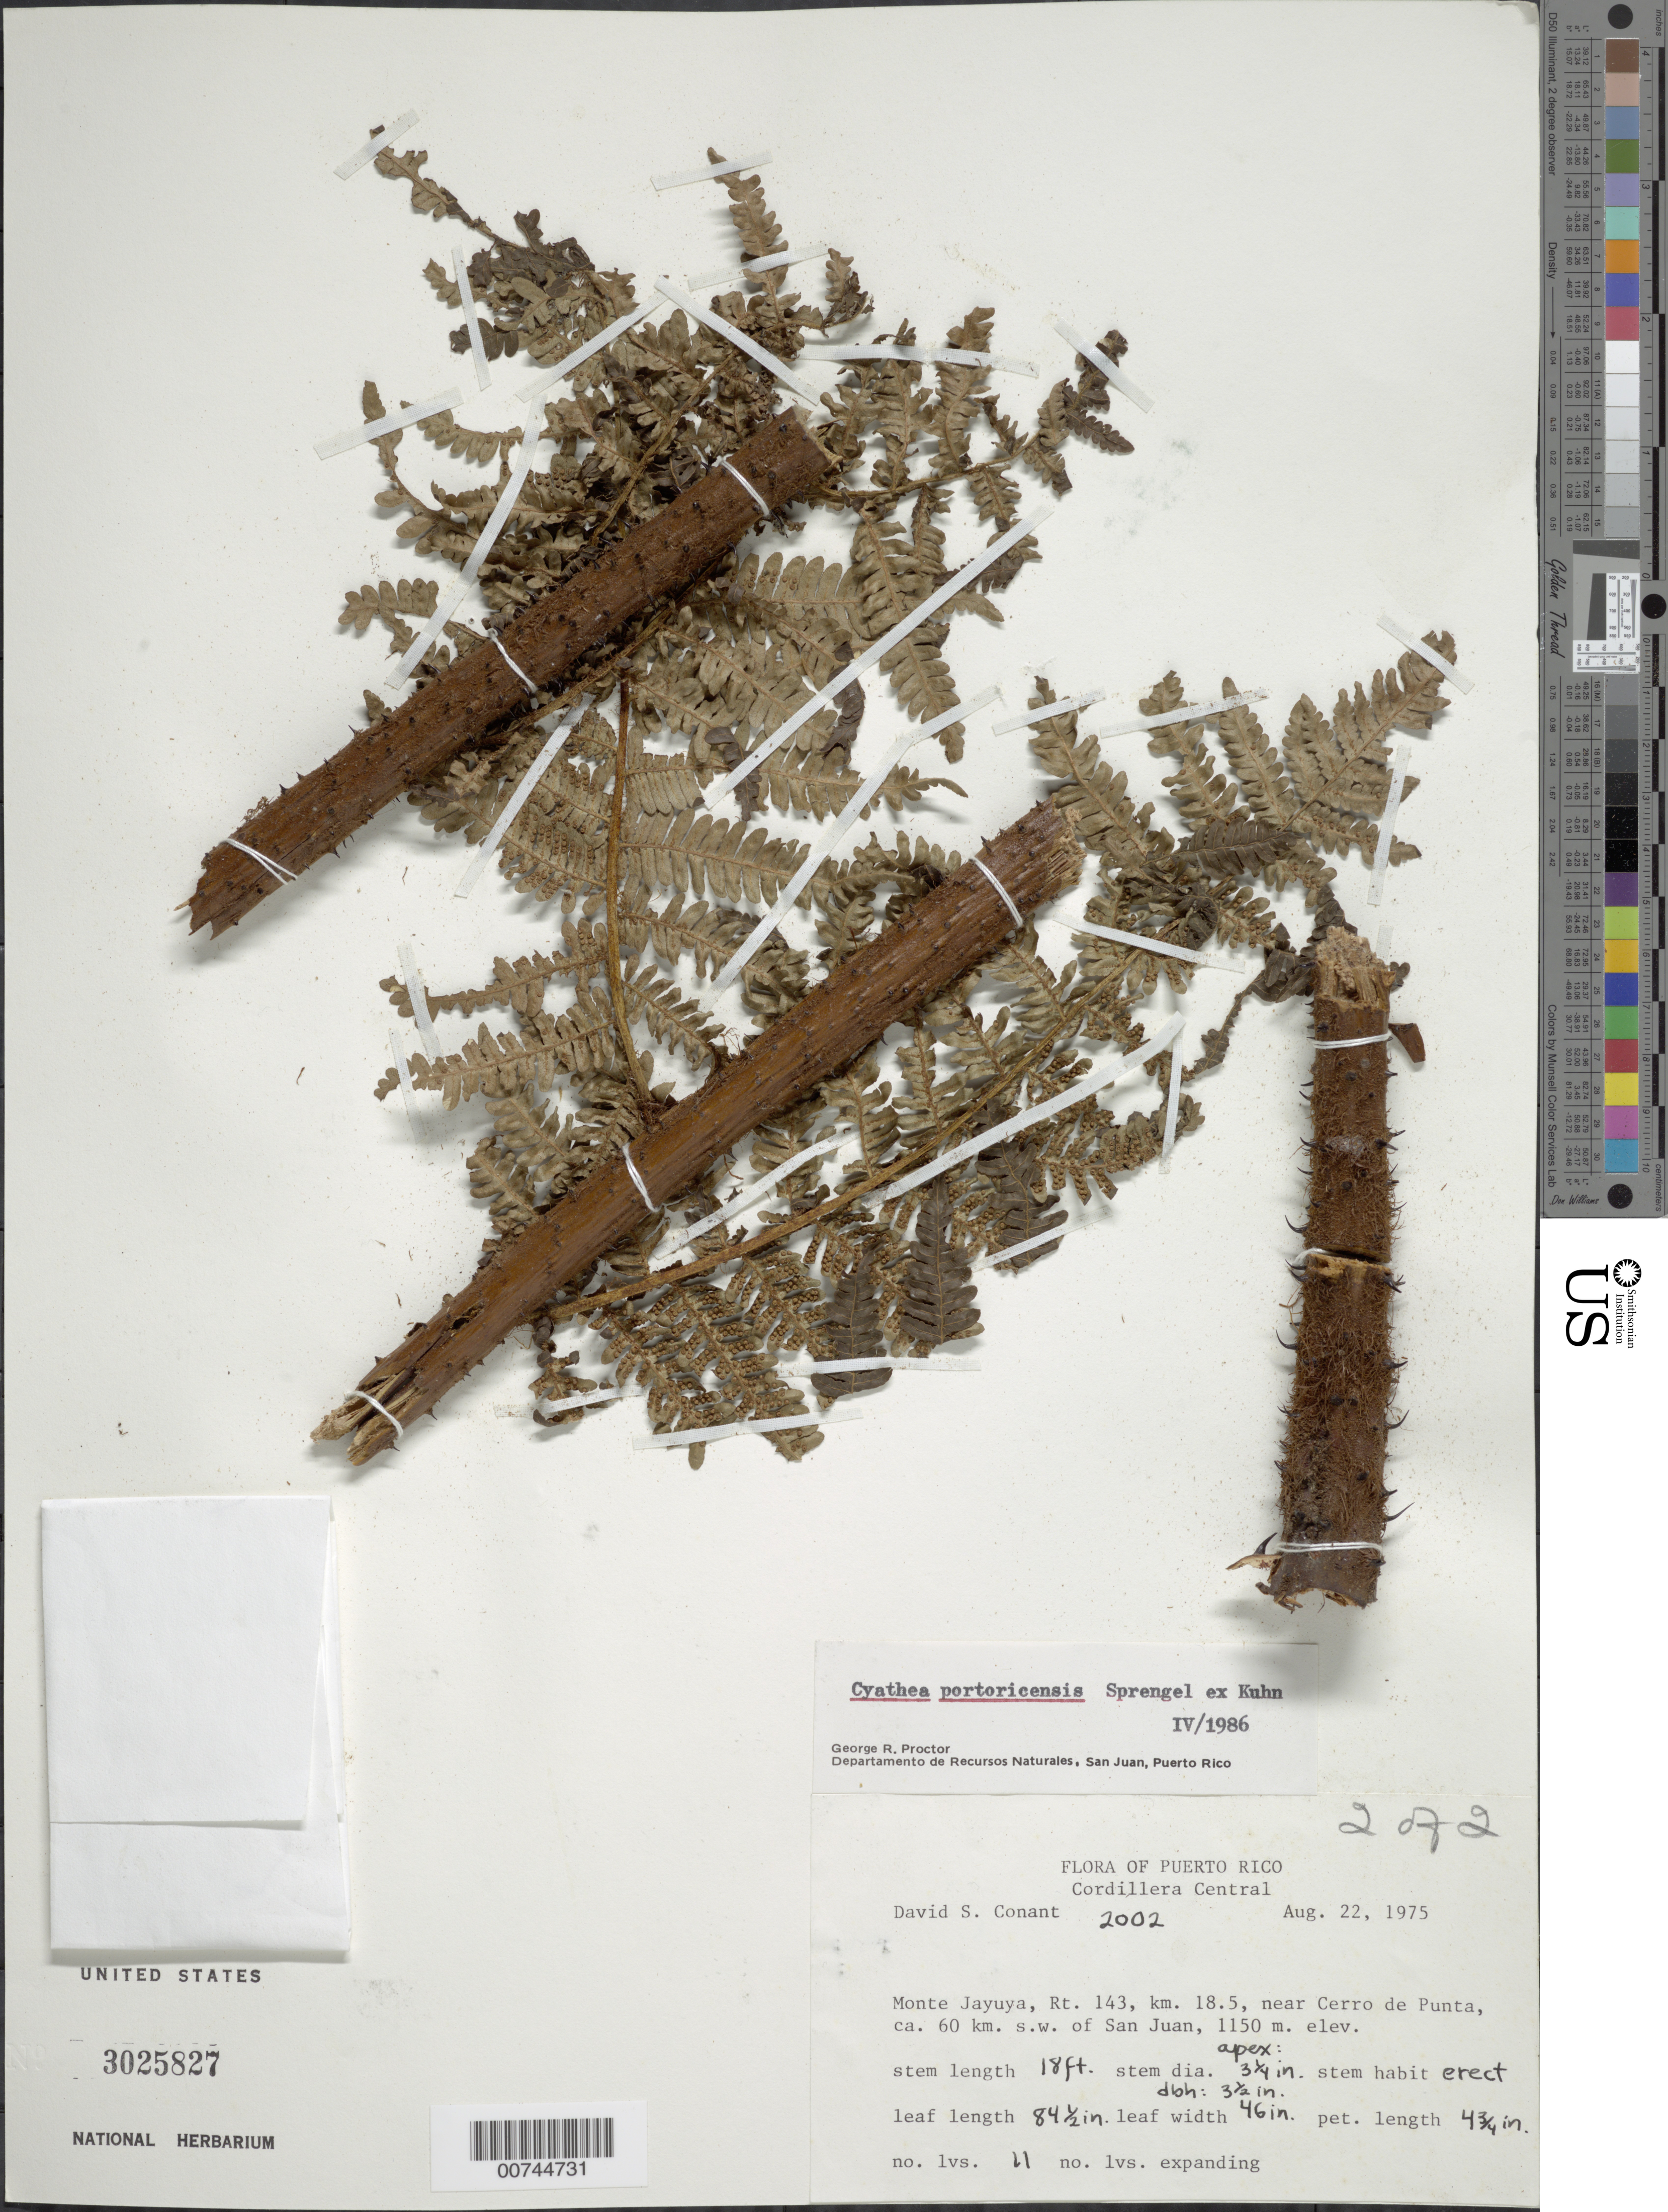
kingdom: Plantae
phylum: Tracheophyta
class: Polypodiopsida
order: Cyatheales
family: Cyatheaceae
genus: Alsophila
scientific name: Alsophila portoricensis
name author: (Spreng. ex Kuhn) D.S. Conant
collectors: D. S. Conant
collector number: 2002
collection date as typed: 22 Aug 1975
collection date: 1975-08-22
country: Puerto Rico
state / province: Jayuya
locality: Monte Jayuya, Rt. 143, km 18.5, near Cerro de Punta, ca. 60 km SW of San Juan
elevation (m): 1150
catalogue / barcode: US 3025827